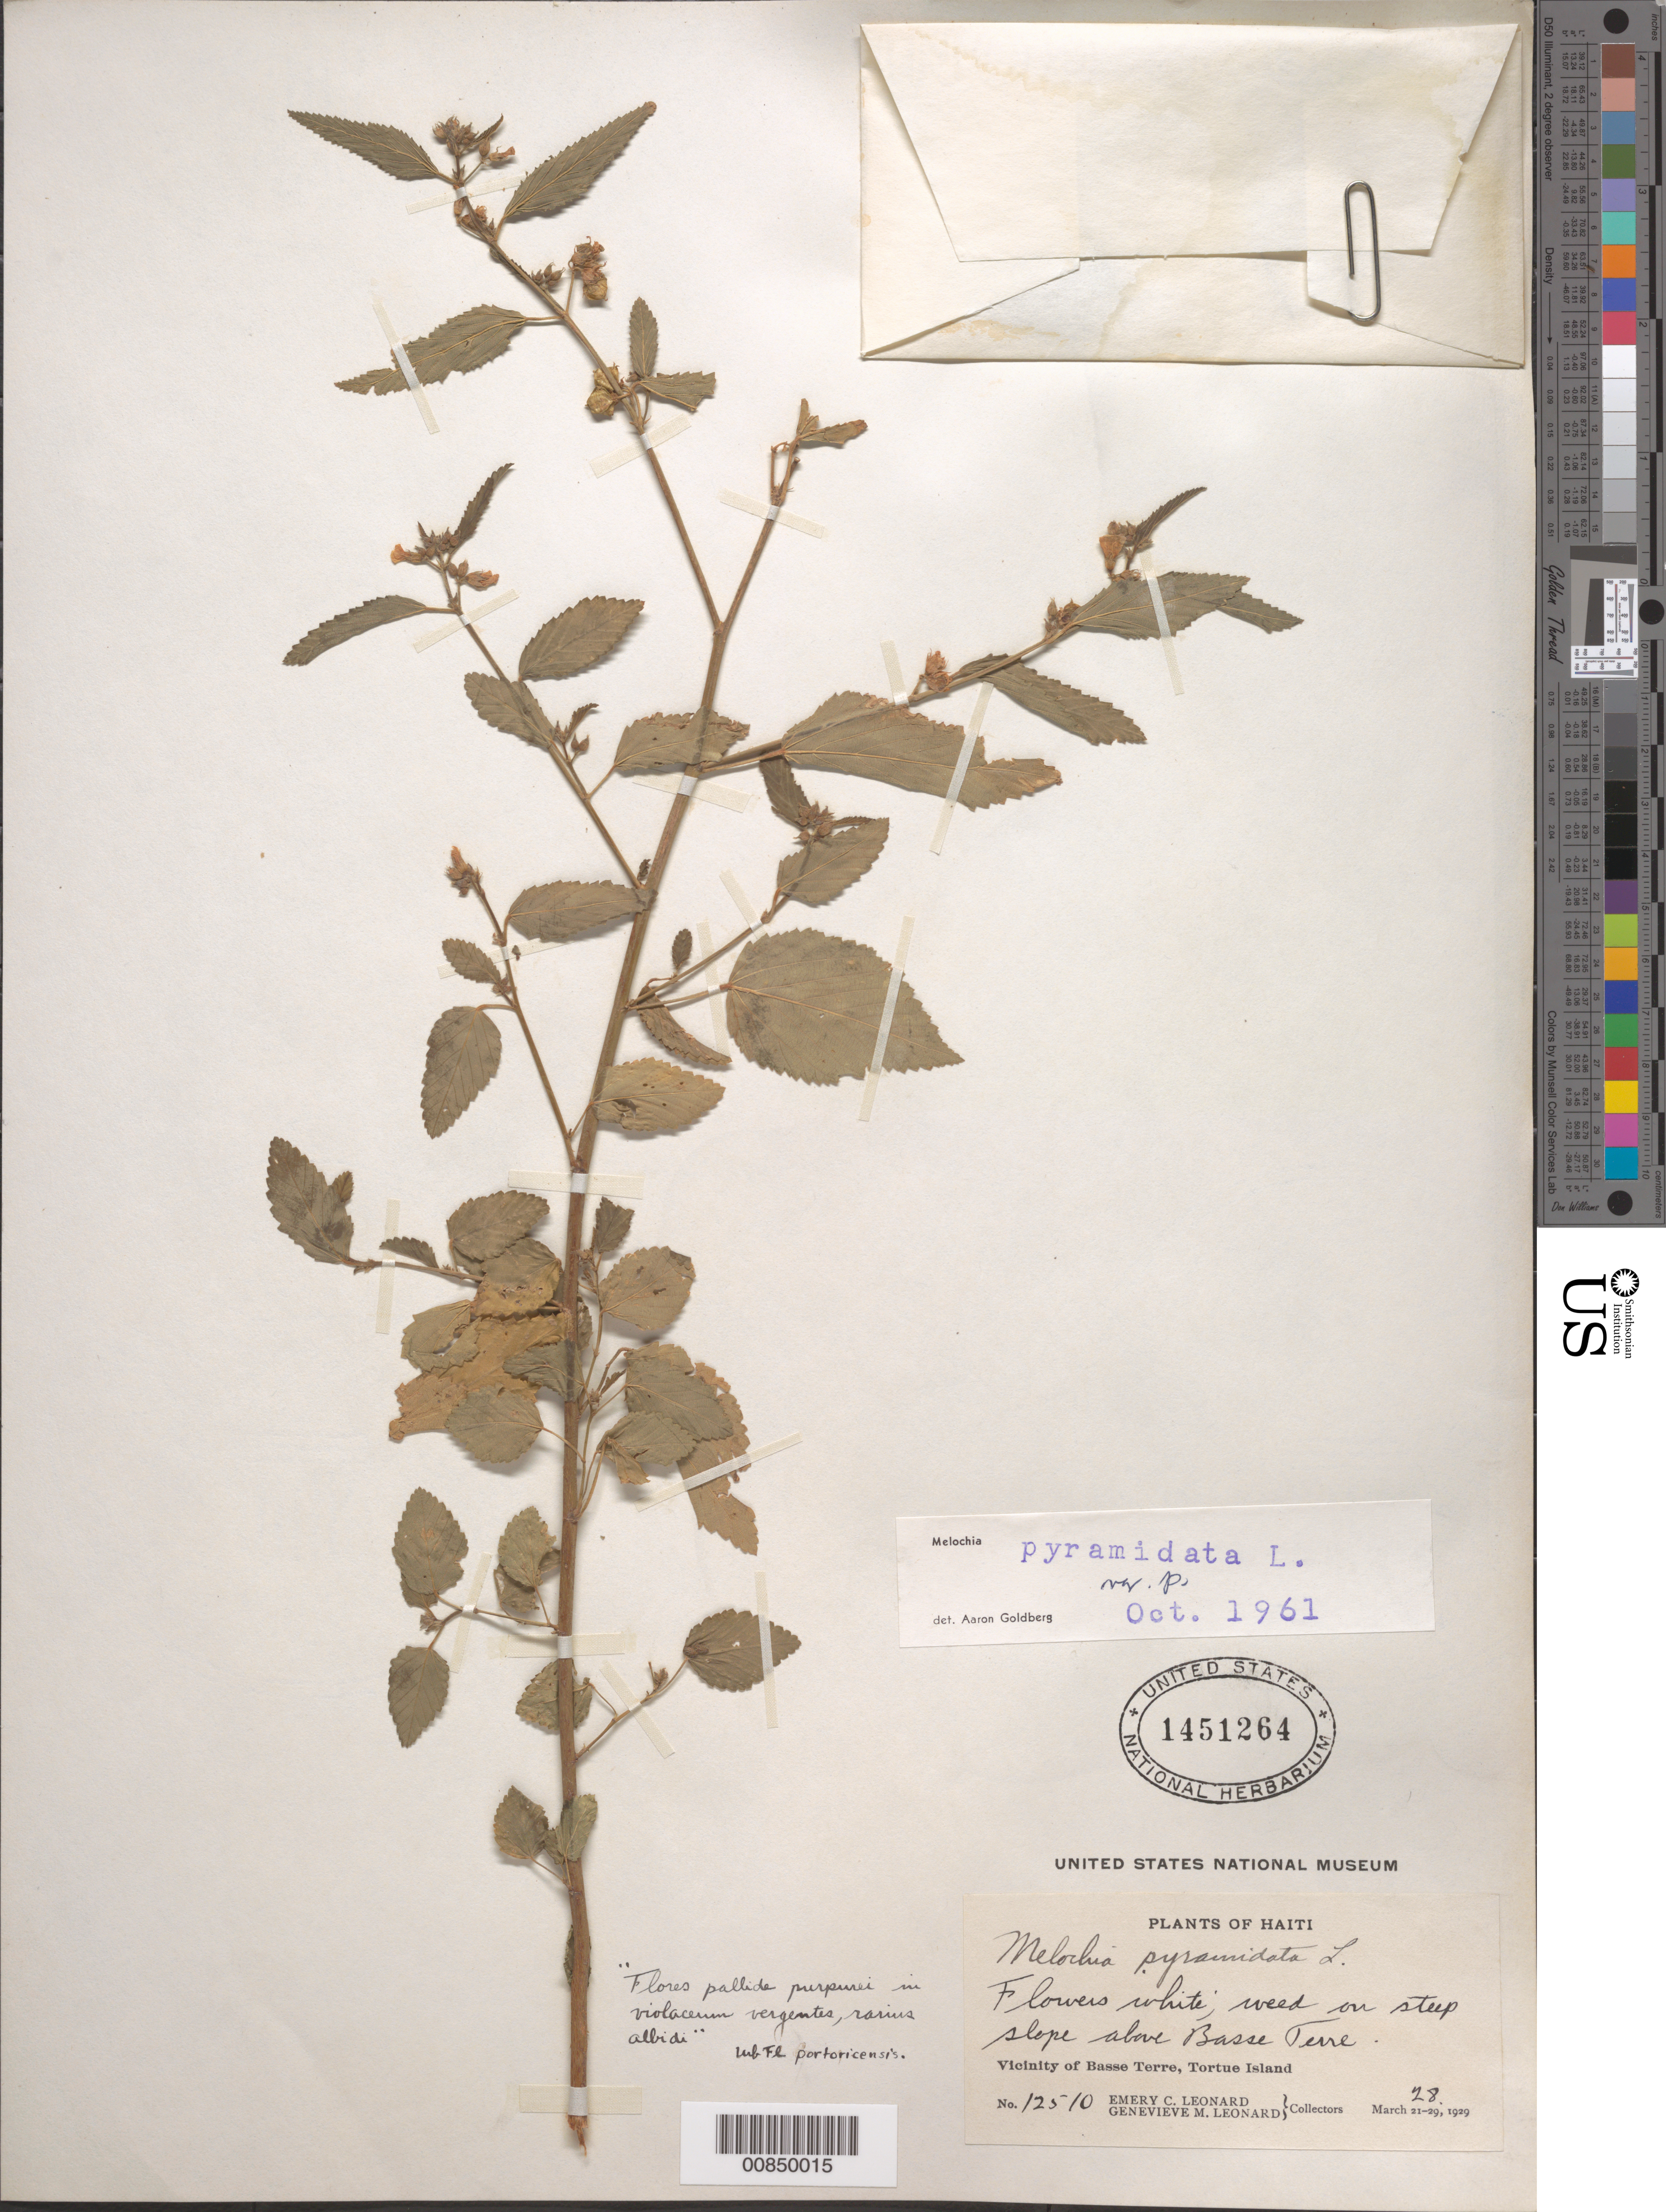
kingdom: Plantae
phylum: Tracheophyta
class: Magnoliopsida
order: Malvales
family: Malvaceae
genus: Melochia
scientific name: Melochia pyramidata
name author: L.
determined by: Goldberg, Aaron, (US), NMNH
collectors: E. C. Leonard & G. M. Leonard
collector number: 12510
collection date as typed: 28 Mar 1929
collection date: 1929-03-28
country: Haiti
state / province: Nord-Ouest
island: Île de la Tortue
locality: Vicinity of Basse Terre, above town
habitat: On steep slope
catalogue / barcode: US 1451264